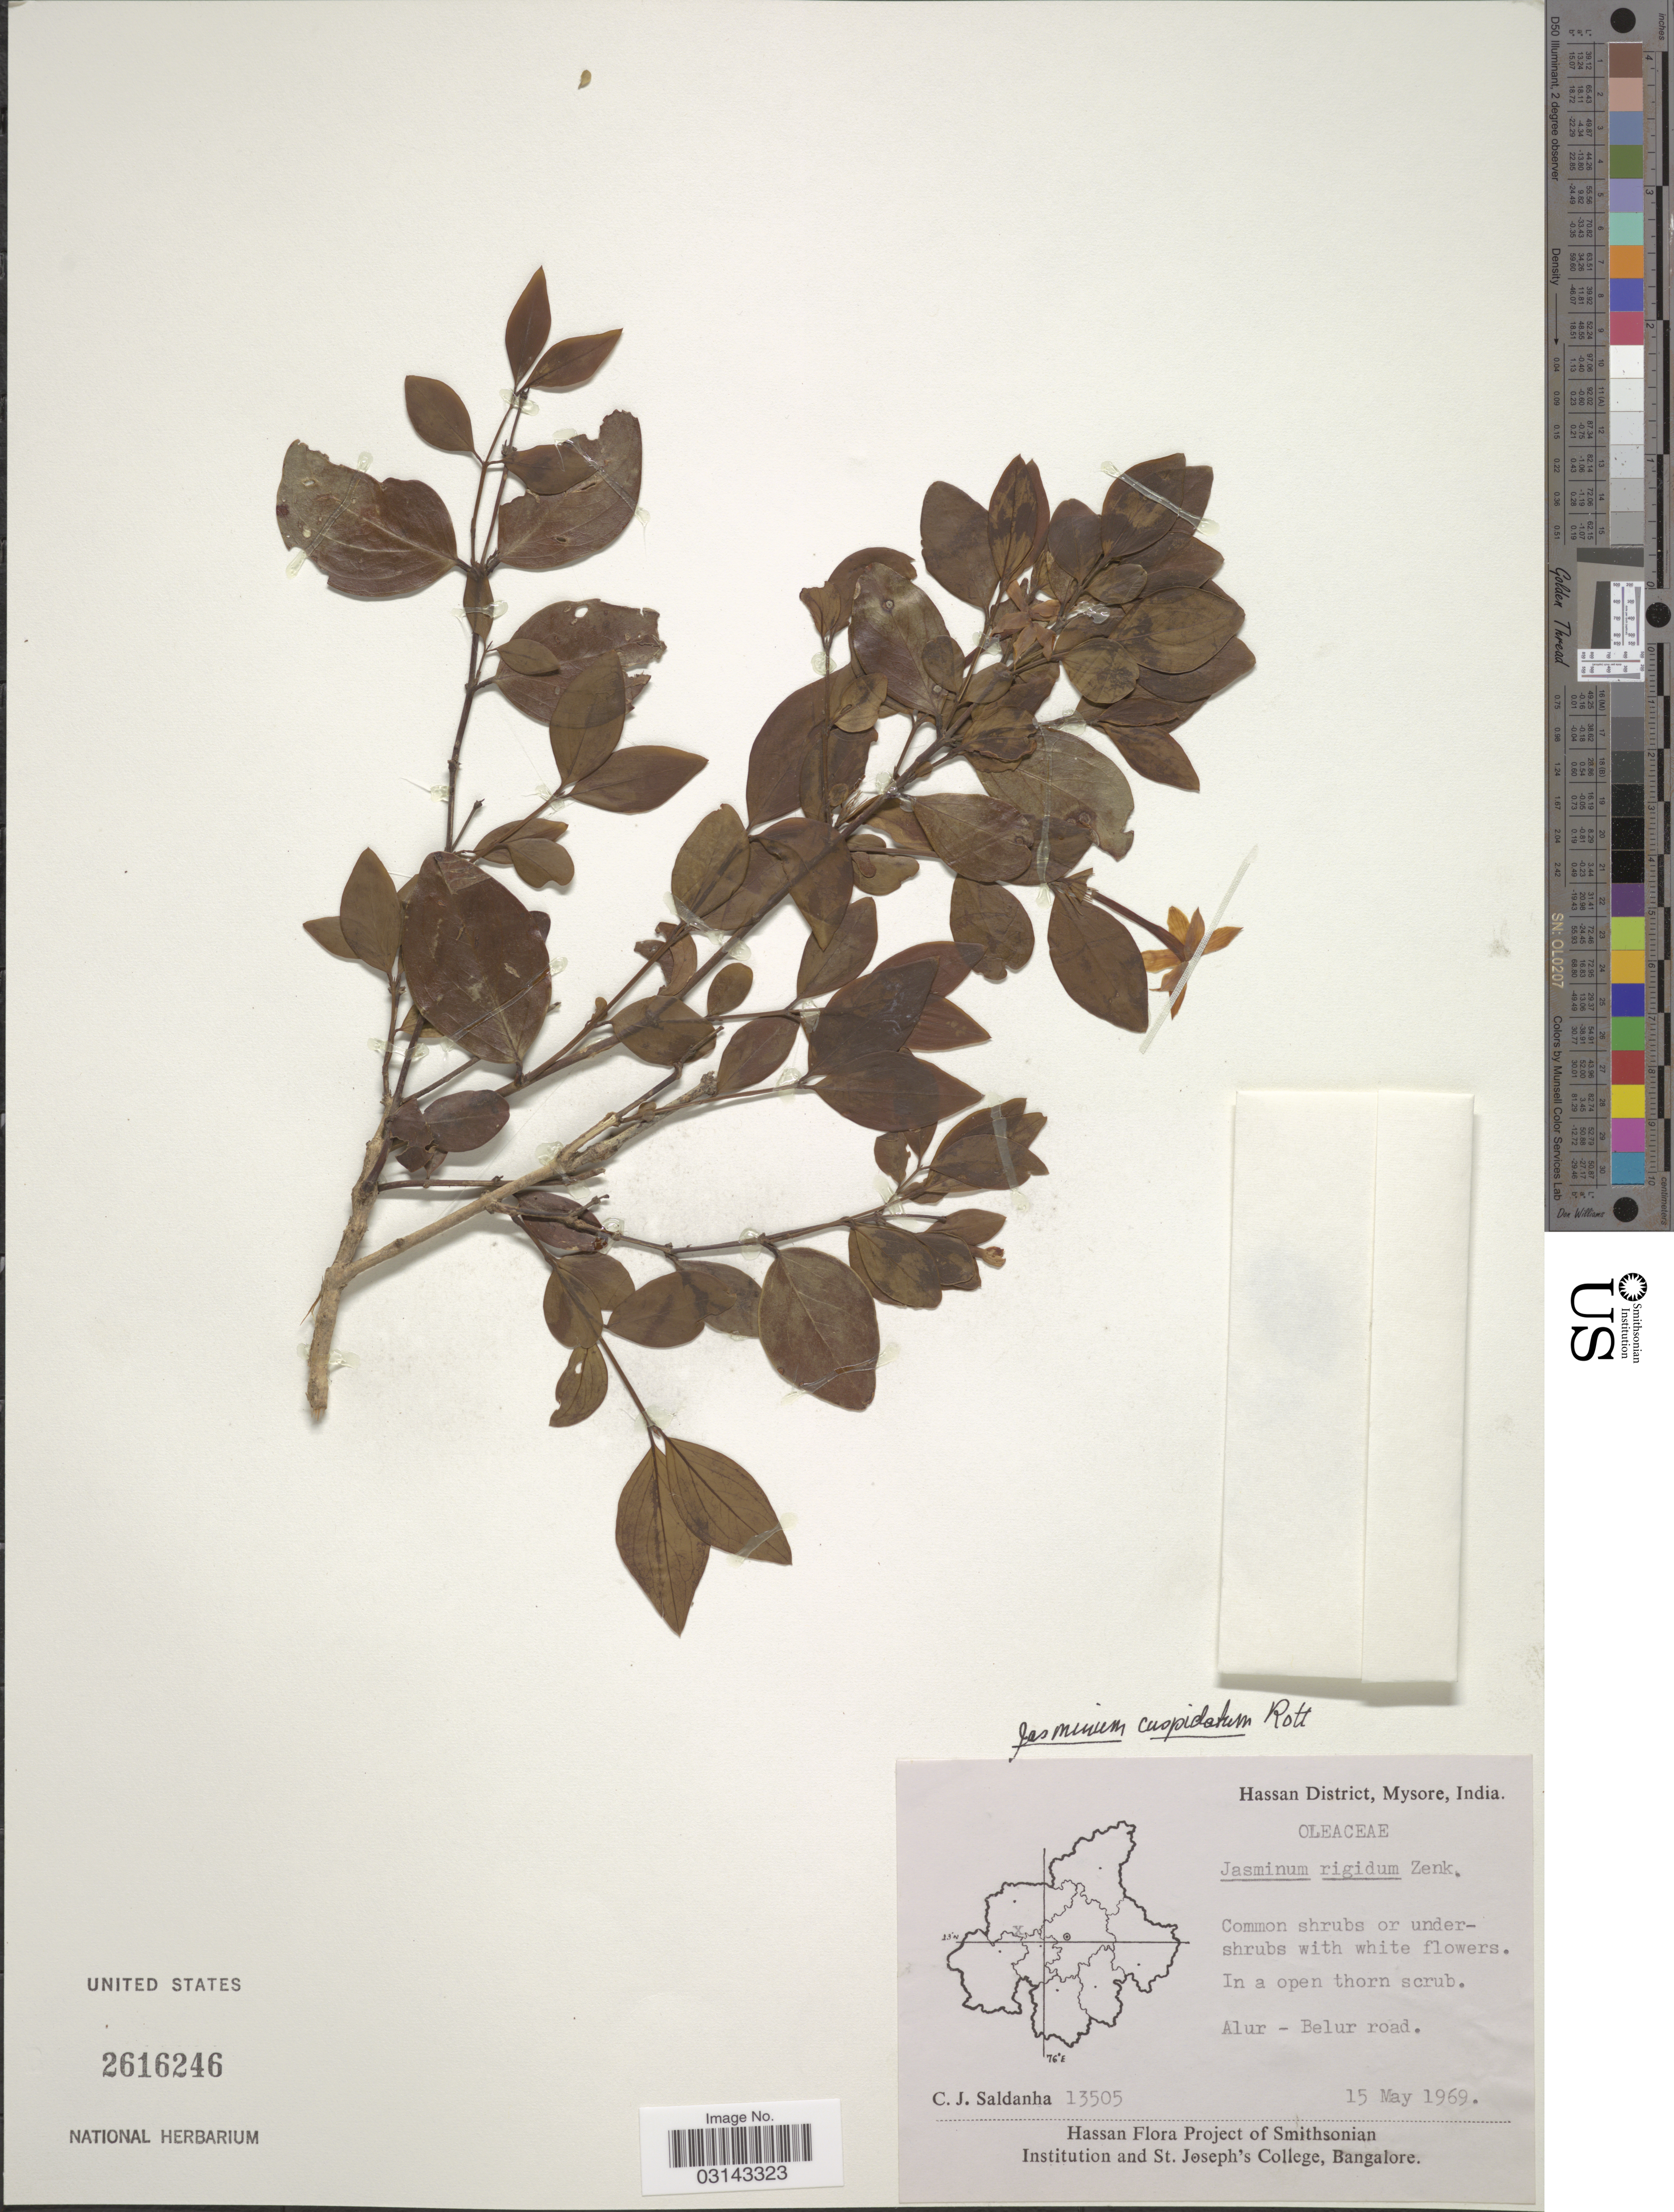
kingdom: Plantae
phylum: Tracheophyta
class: Magnoliopsida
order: Lamiales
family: Oleaceae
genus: Jasminum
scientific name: Jasminum cuspidatum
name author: Rottler & Willd.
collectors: C. J. Saldanha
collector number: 13505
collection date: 1969-05-15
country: India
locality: Hassan District, Mysore. Alur - Belur road.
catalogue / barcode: US 2616246